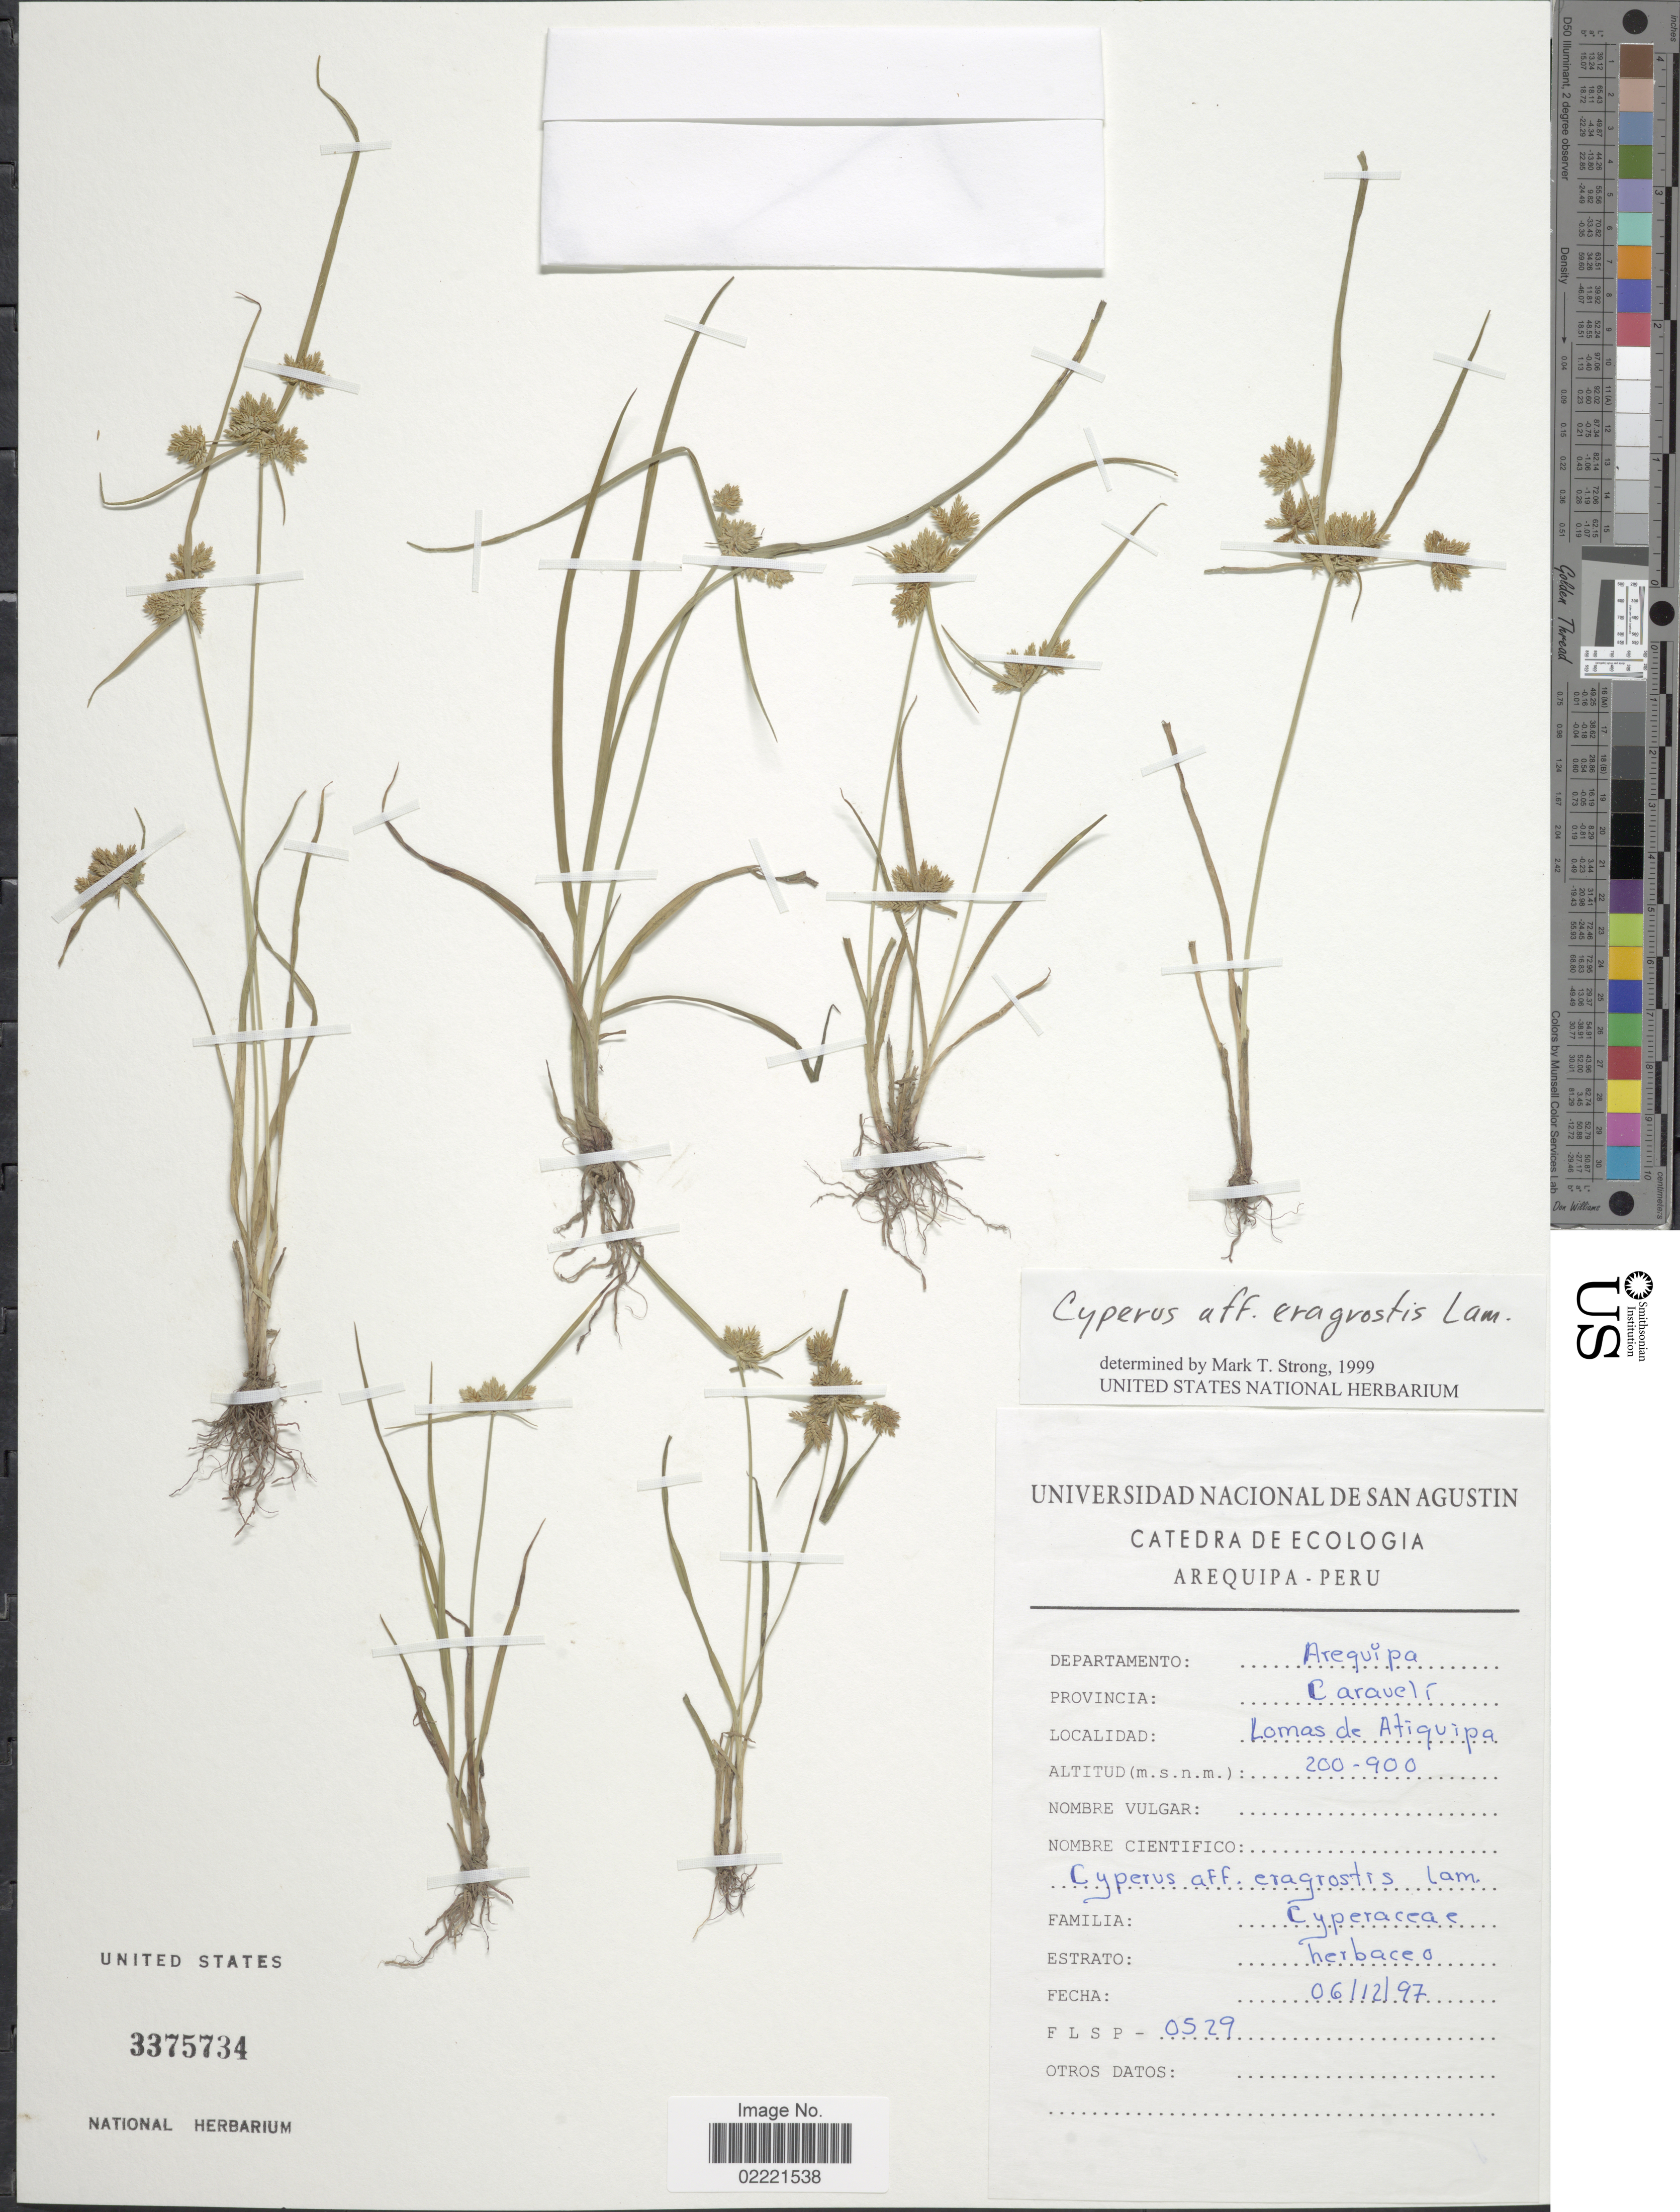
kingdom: Plantae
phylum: Tracheophyta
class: Liliopsida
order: Poales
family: Cyperaceae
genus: Cyperus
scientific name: Cyperus eragrostis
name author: Lam.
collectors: Universidad Nacional de San Agustin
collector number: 0529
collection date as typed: Transcribed d/m/y: 6/12/97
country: Peru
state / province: Arequipa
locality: Departamento: Arequipa, Caraveli, Lomas de Atiquipa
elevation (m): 200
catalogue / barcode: US 3375734